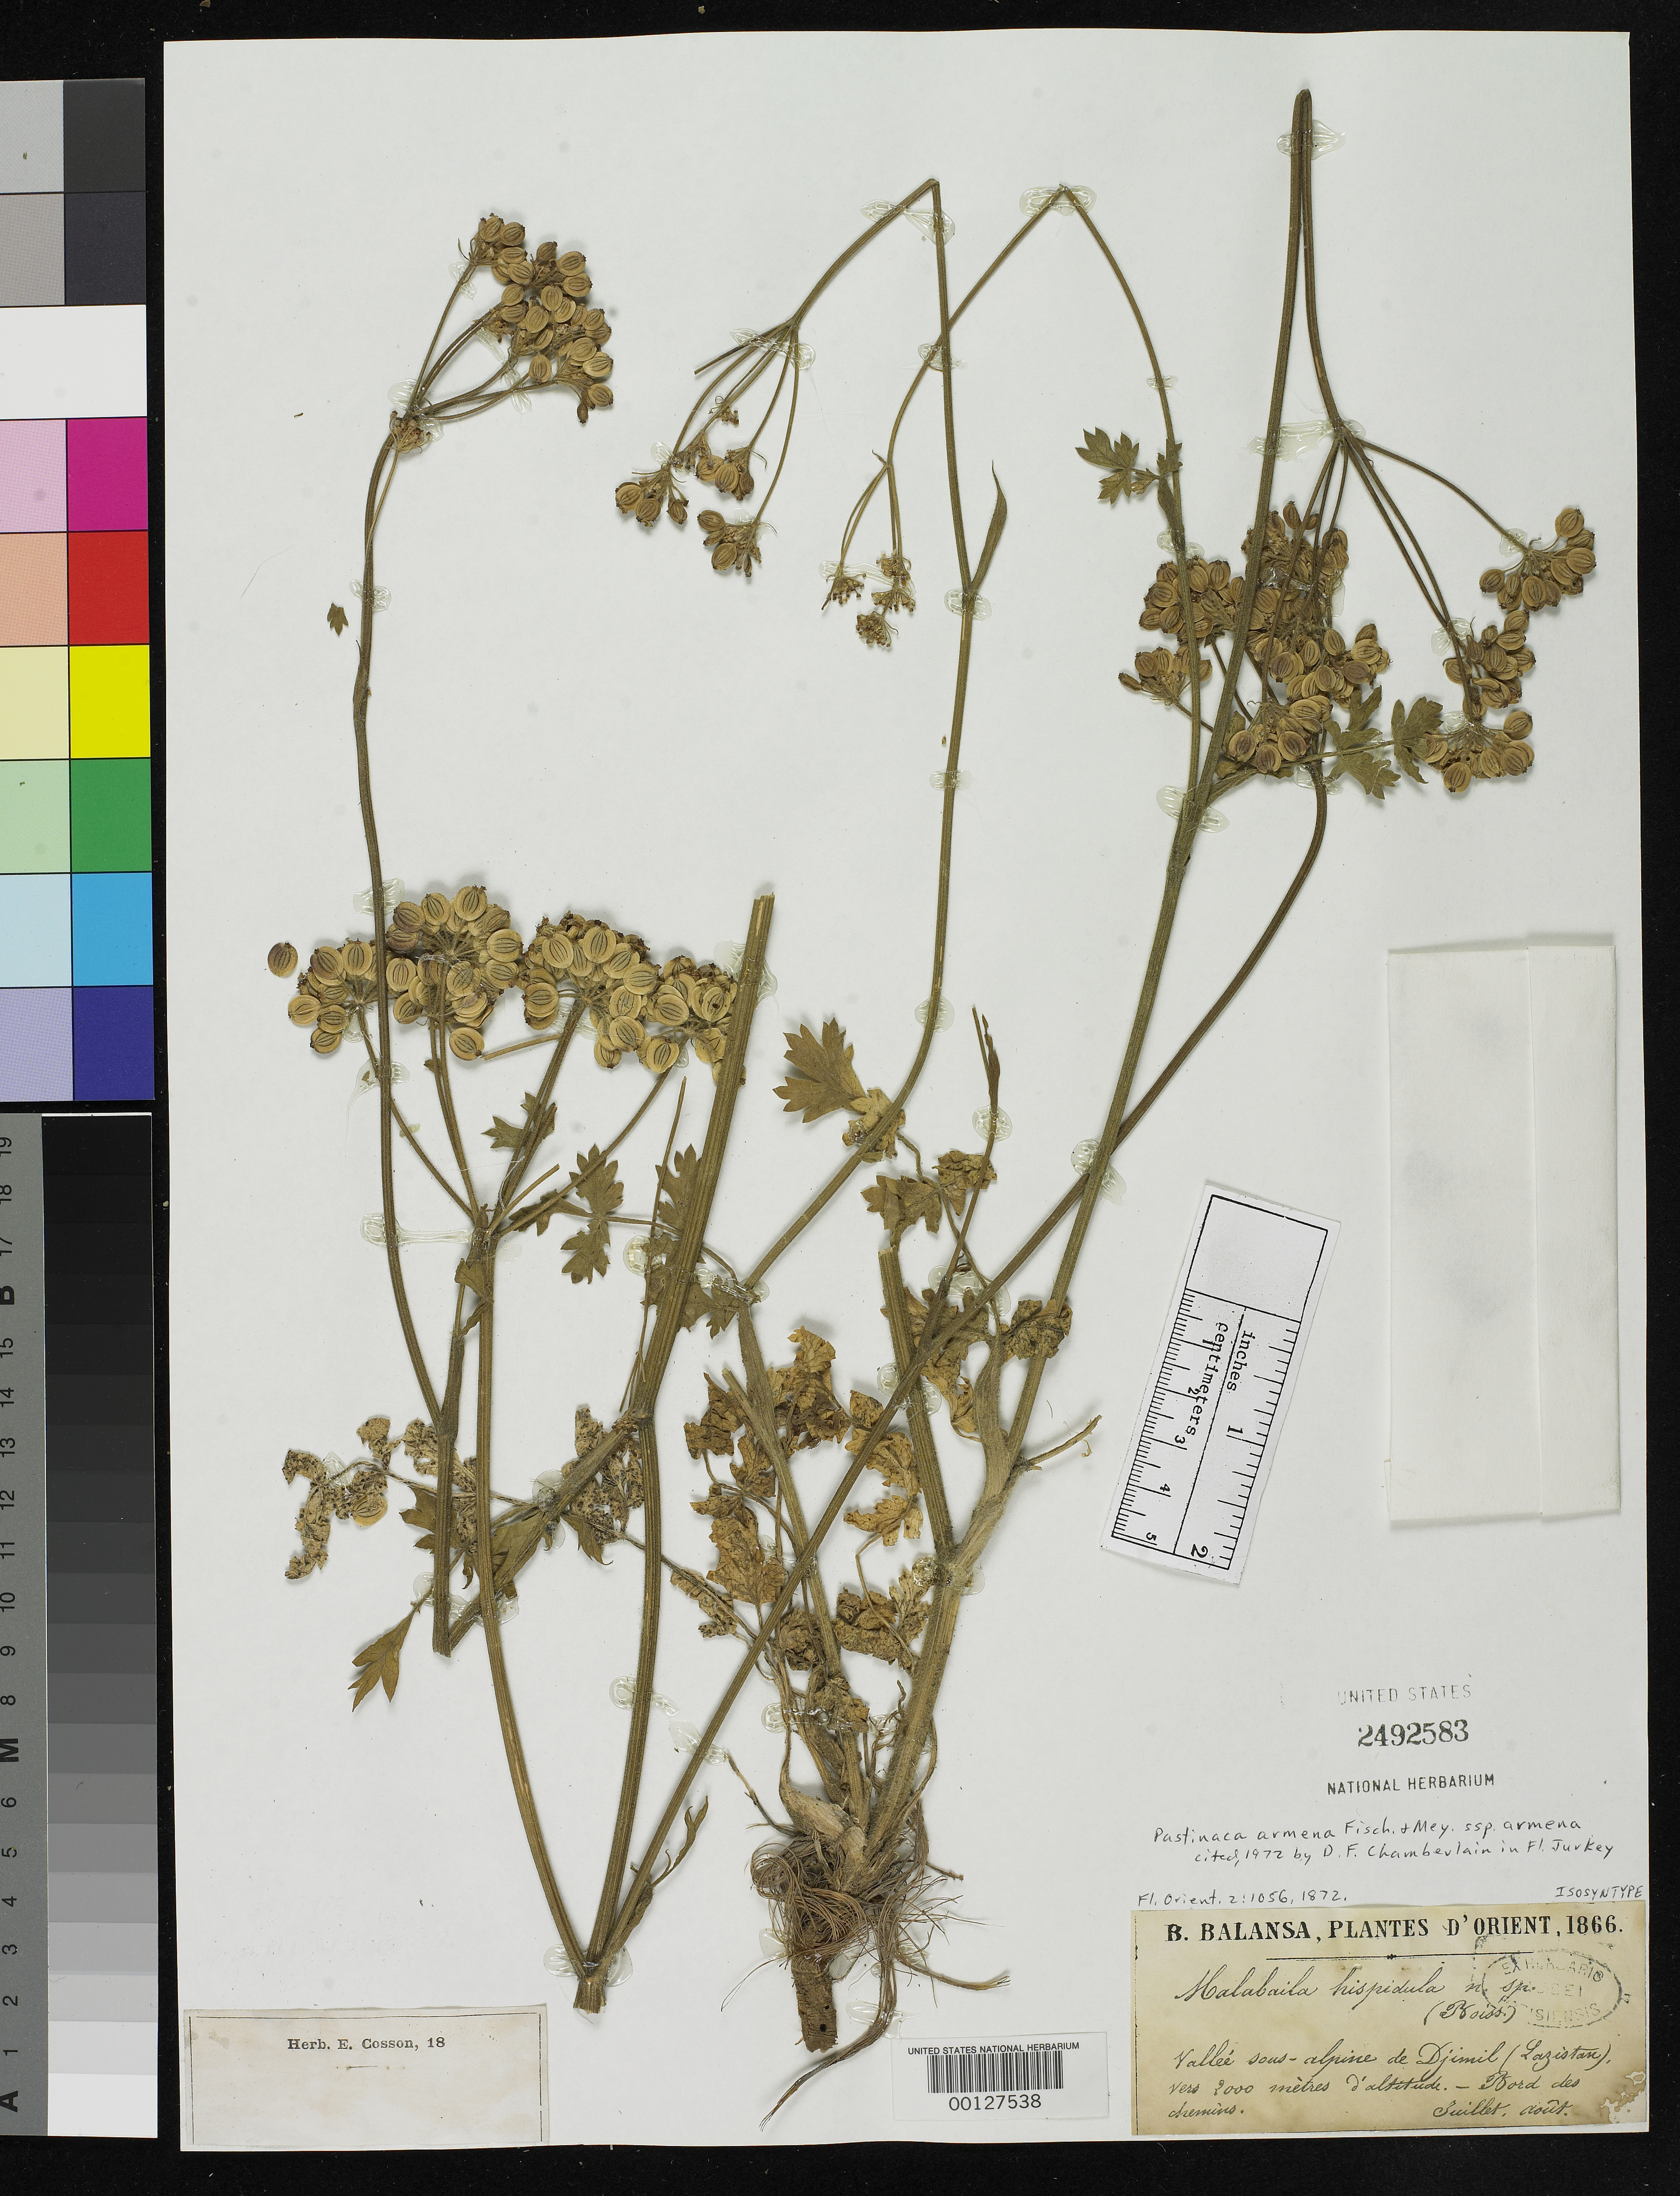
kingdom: Plantae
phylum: Tracheophyta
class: Magnoliopsida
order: Apiales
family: Apiaceae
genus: Malabaila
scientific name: Malabaila hispidula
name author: Boiss.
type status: Isosyntype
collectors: B. Balansa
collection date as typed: Jul 1866 to -- Aug 1866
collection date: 1866-07/1866-08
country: Turkey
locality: Vallee Sous-alpine de Djimil, Lazistan.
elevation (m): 2000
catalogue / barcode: US 2492583